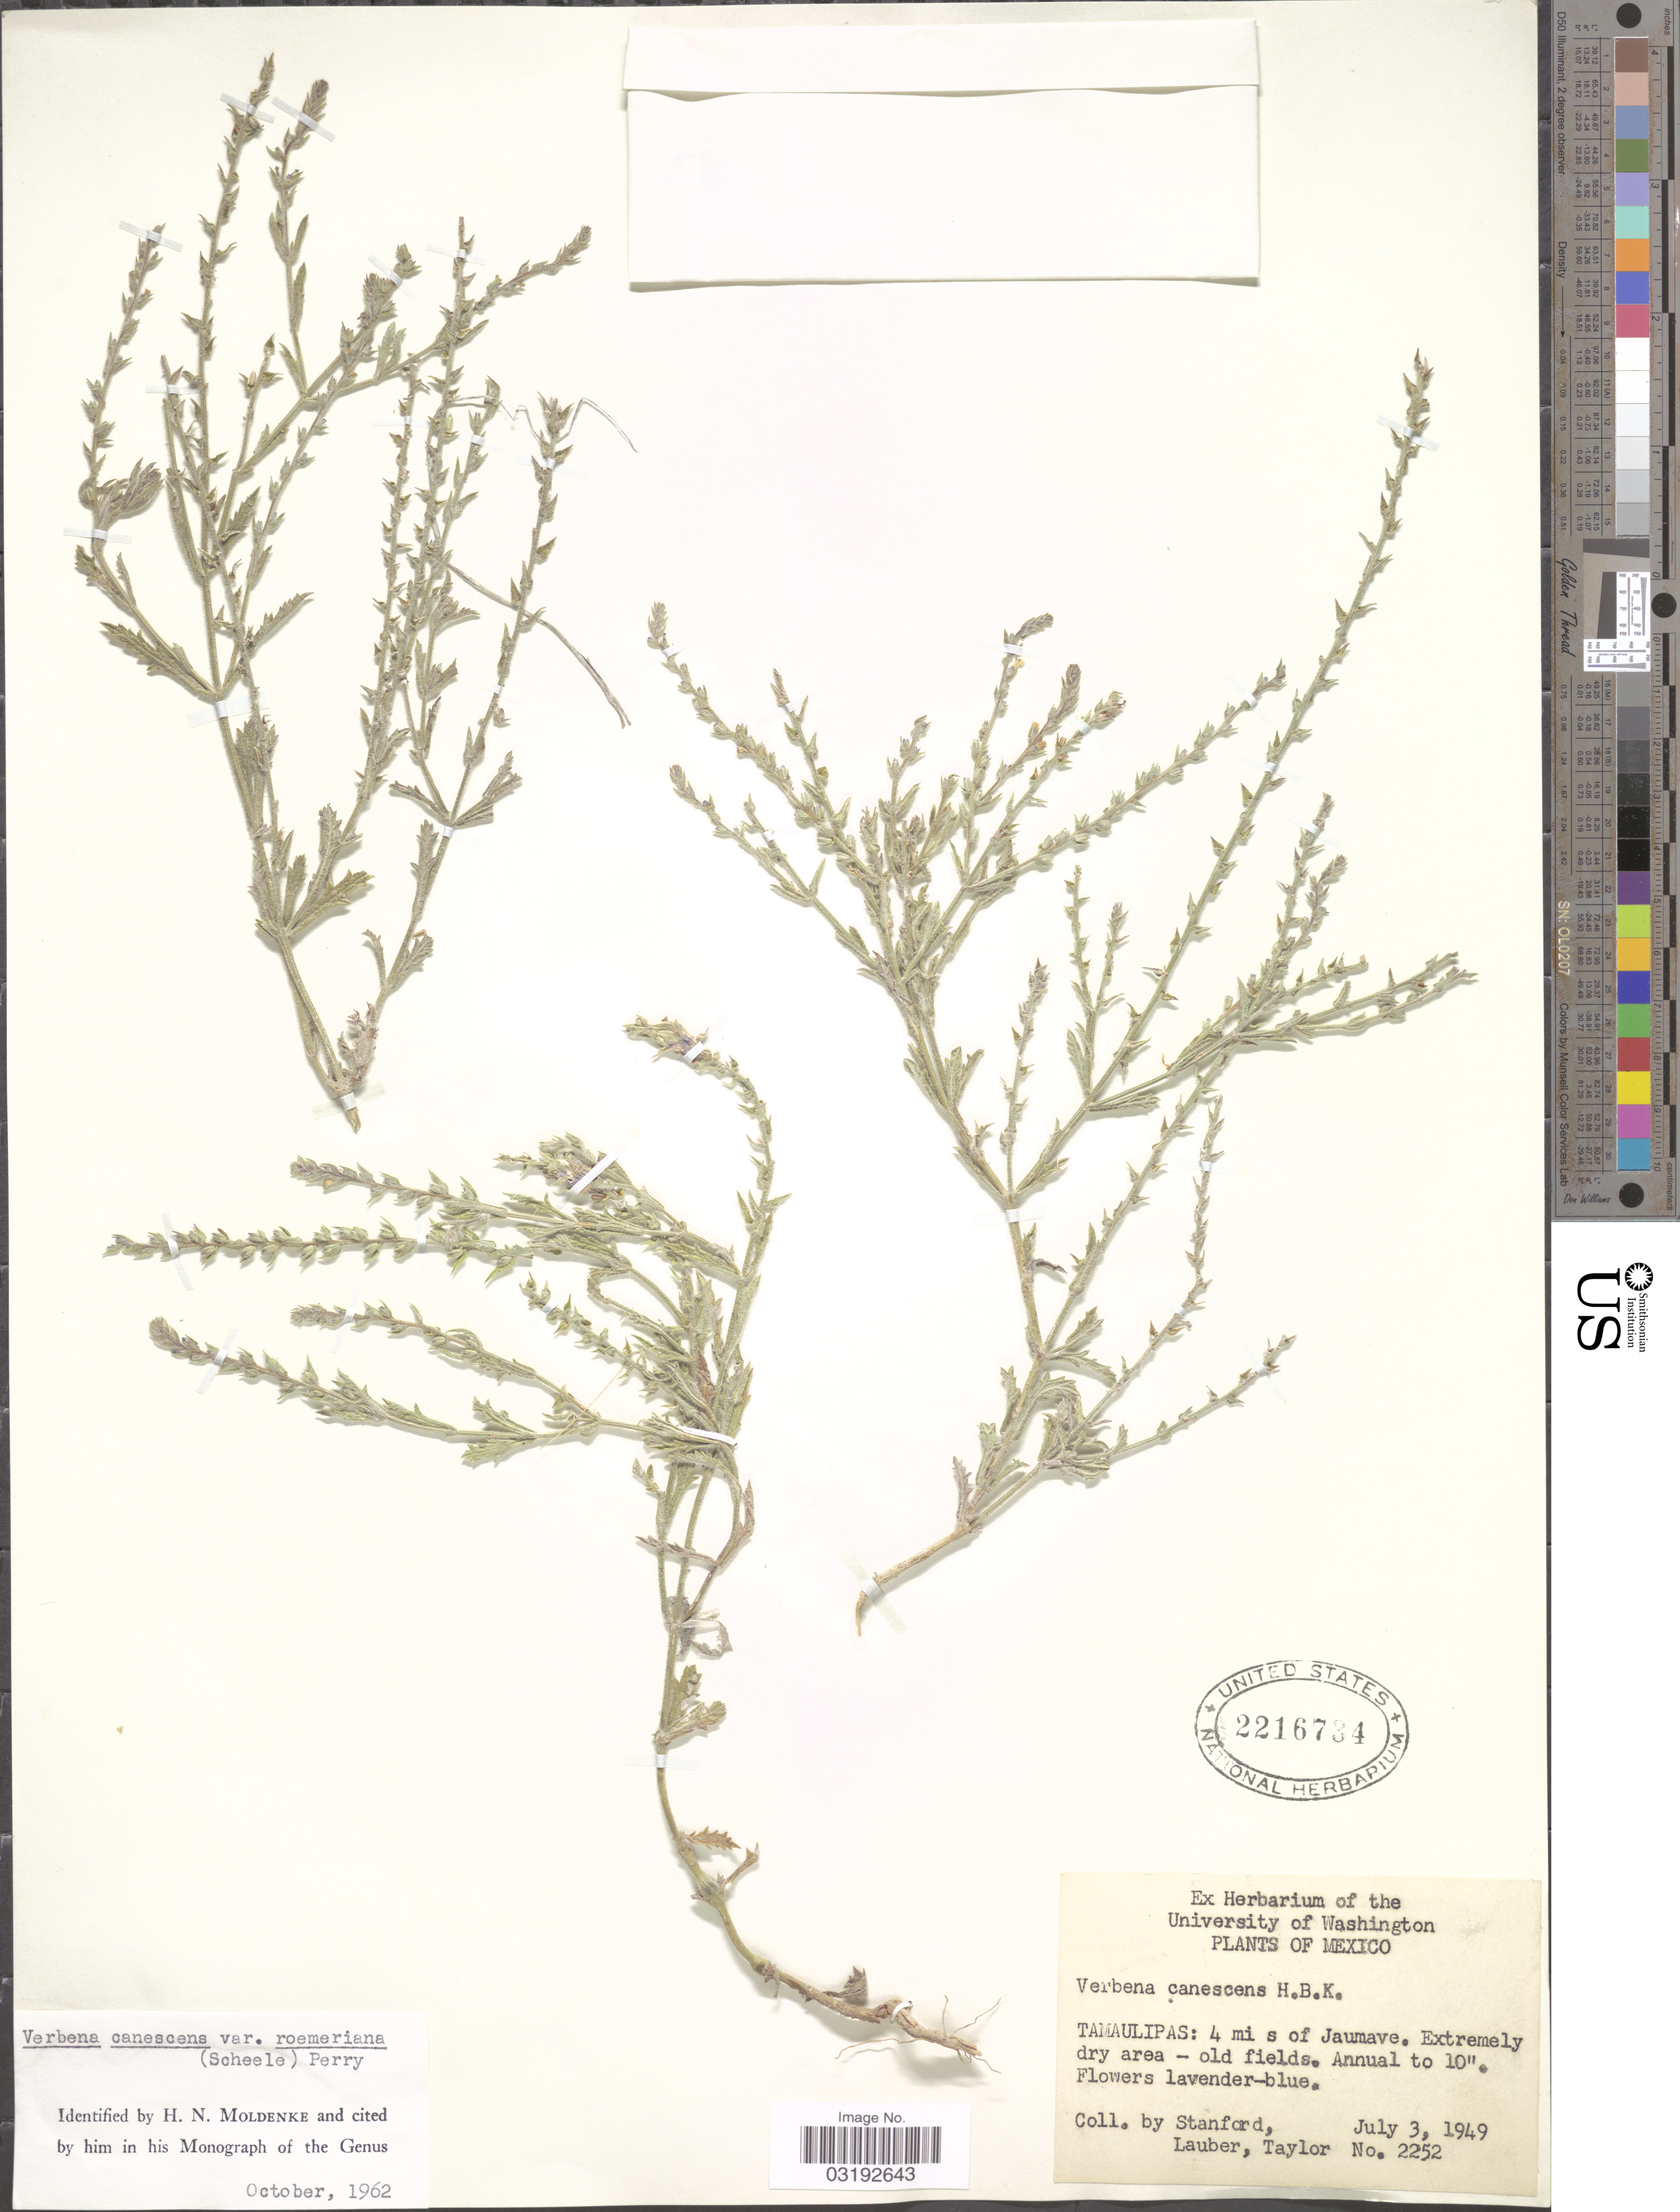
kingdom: Plantae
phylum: Tracheophyta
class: Magnoliopsida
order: Lamiales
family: Verbenaceae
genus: Verbena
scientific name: Verbena canescens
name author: Kunth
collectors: -. Stanford, -. Lauber & -. Taylor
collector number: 2252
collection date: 1949-07-03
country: Mexico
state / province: Tamaulipas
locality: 4 mi s of Jaumave. Extremely dry area - old fields.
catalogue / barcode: US 2216734